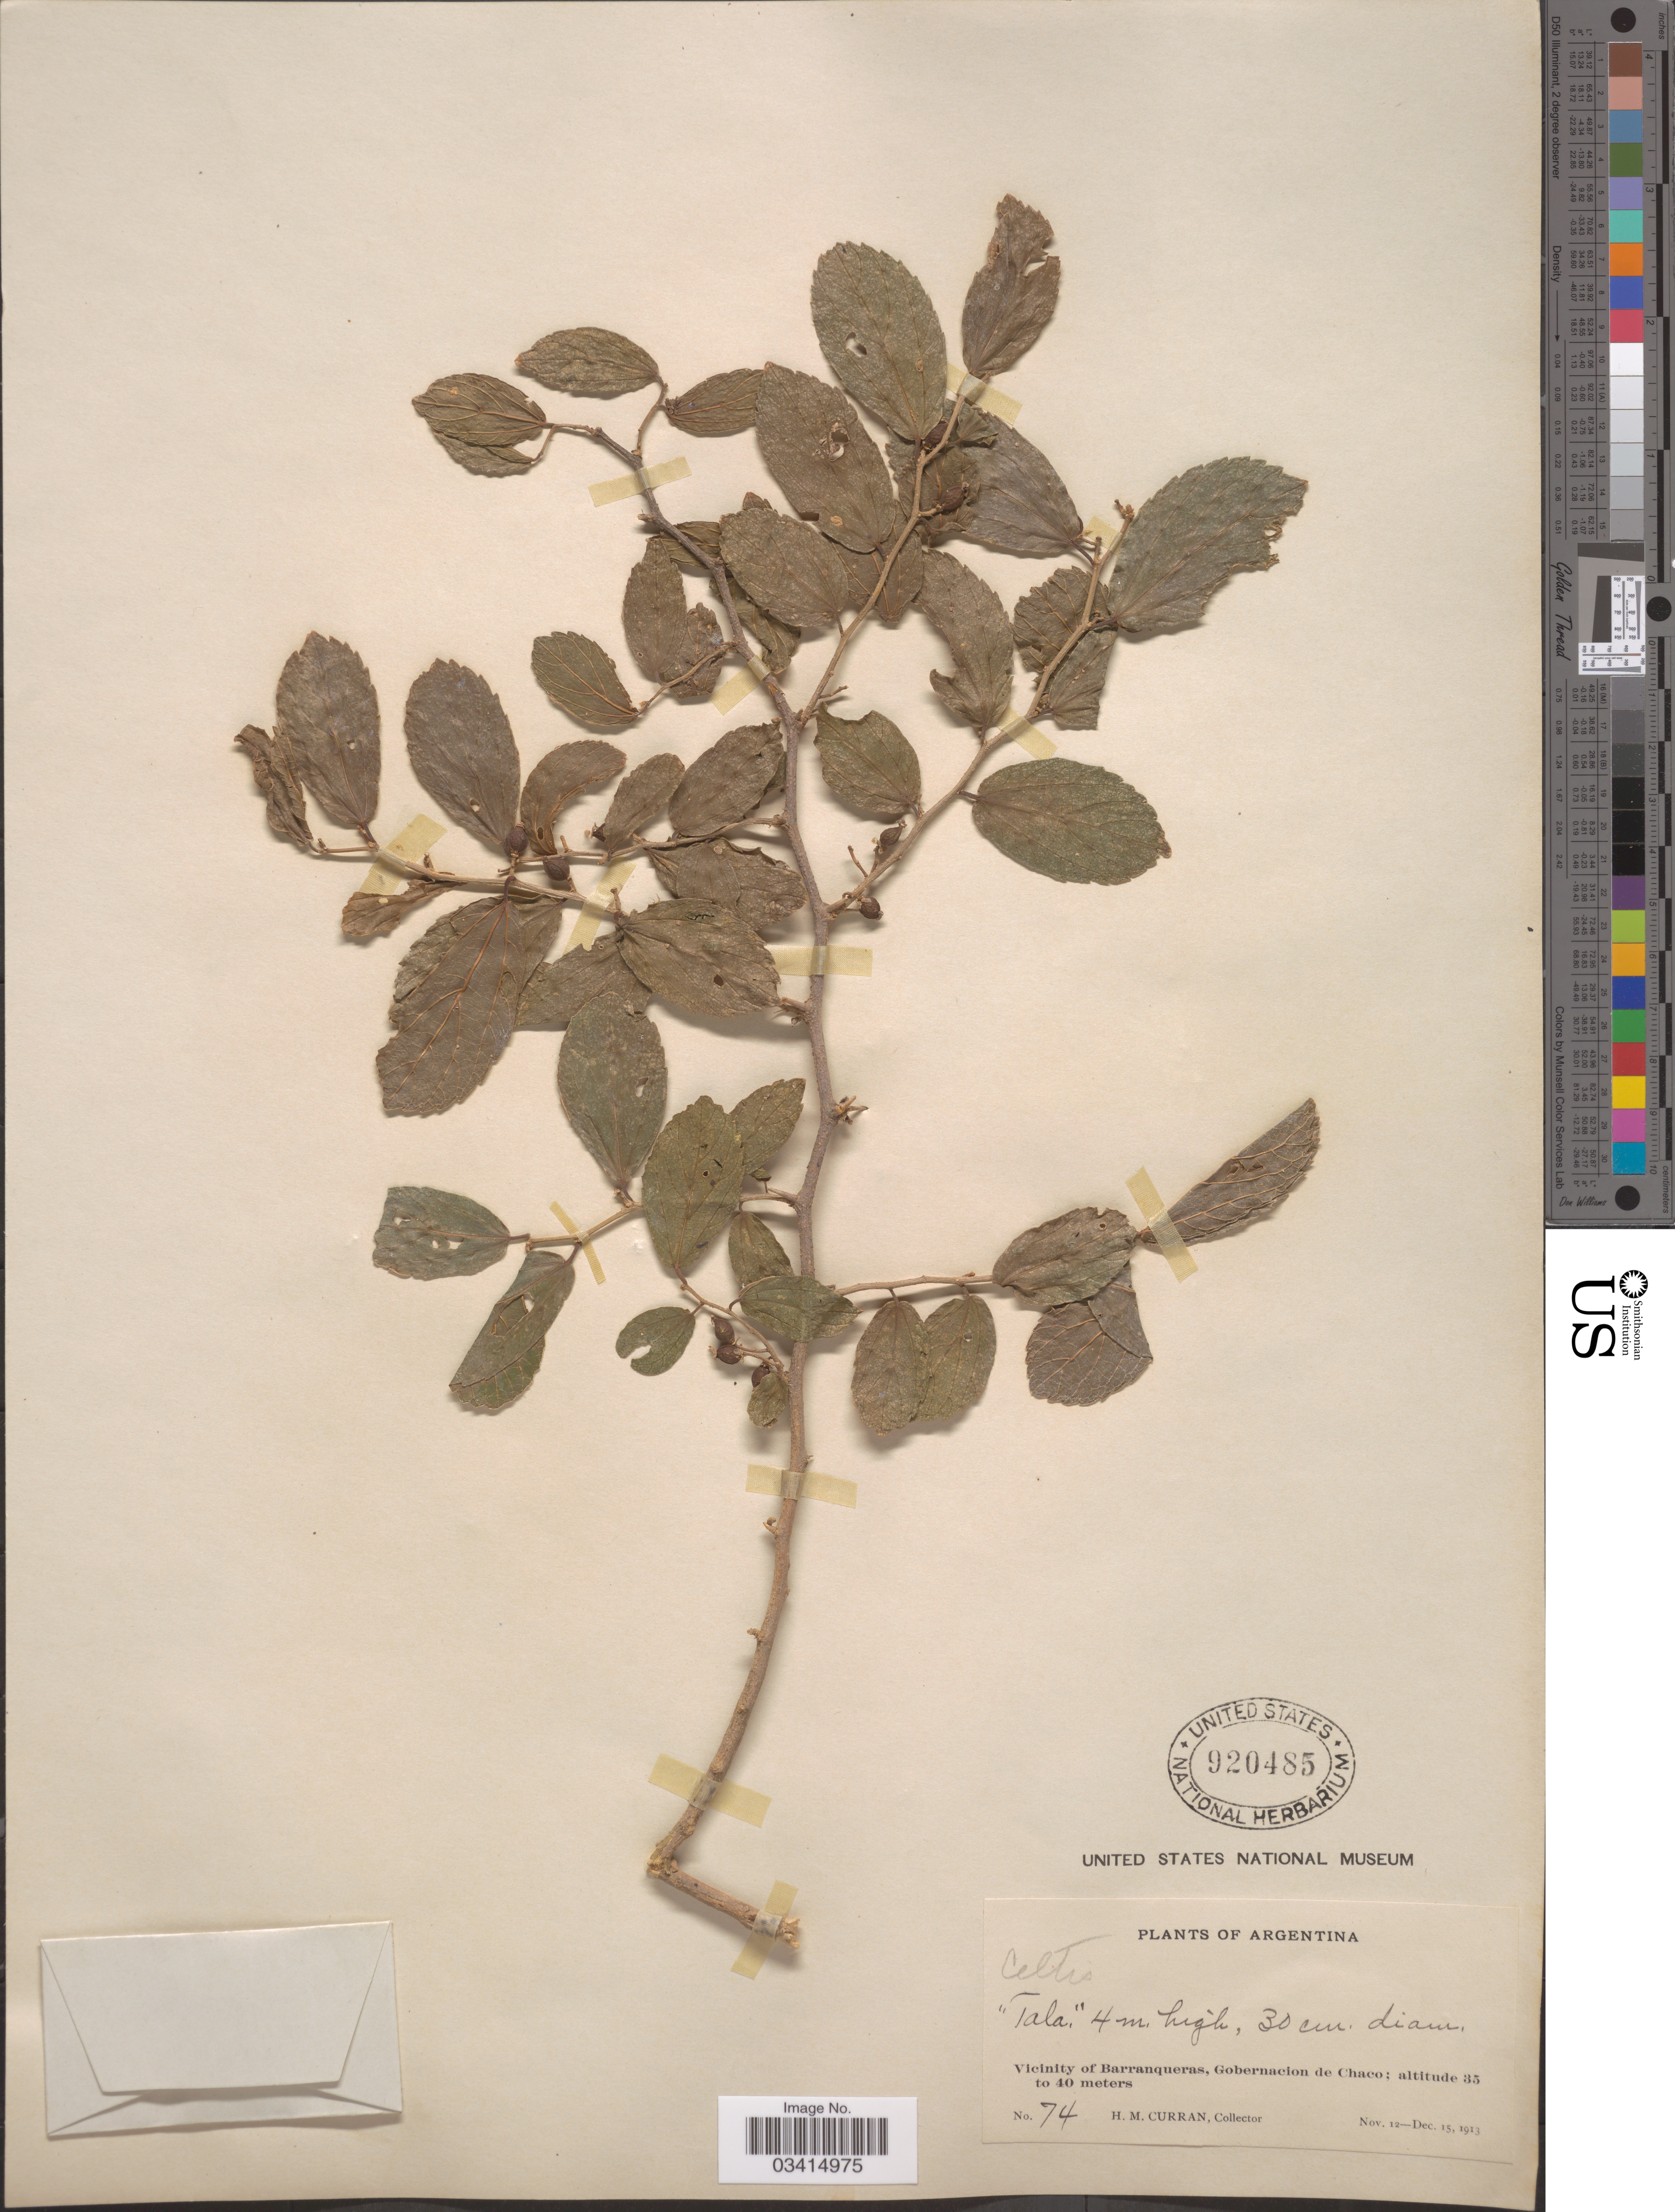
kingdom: Plantae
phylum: Tracheophyta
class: Magnoliopsida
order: Rosales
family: Cannabaceae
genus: Celtis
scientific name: Celtis spinosa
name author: Ruiz ex Miq.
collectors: H. M. Curran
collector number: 74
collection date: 1913-11-12/1913-12-15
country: Argentina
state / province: Chaco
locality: Vicinity of Barranqueras, Gobernacion de Chaco.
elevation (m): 35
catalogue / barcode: US 920485